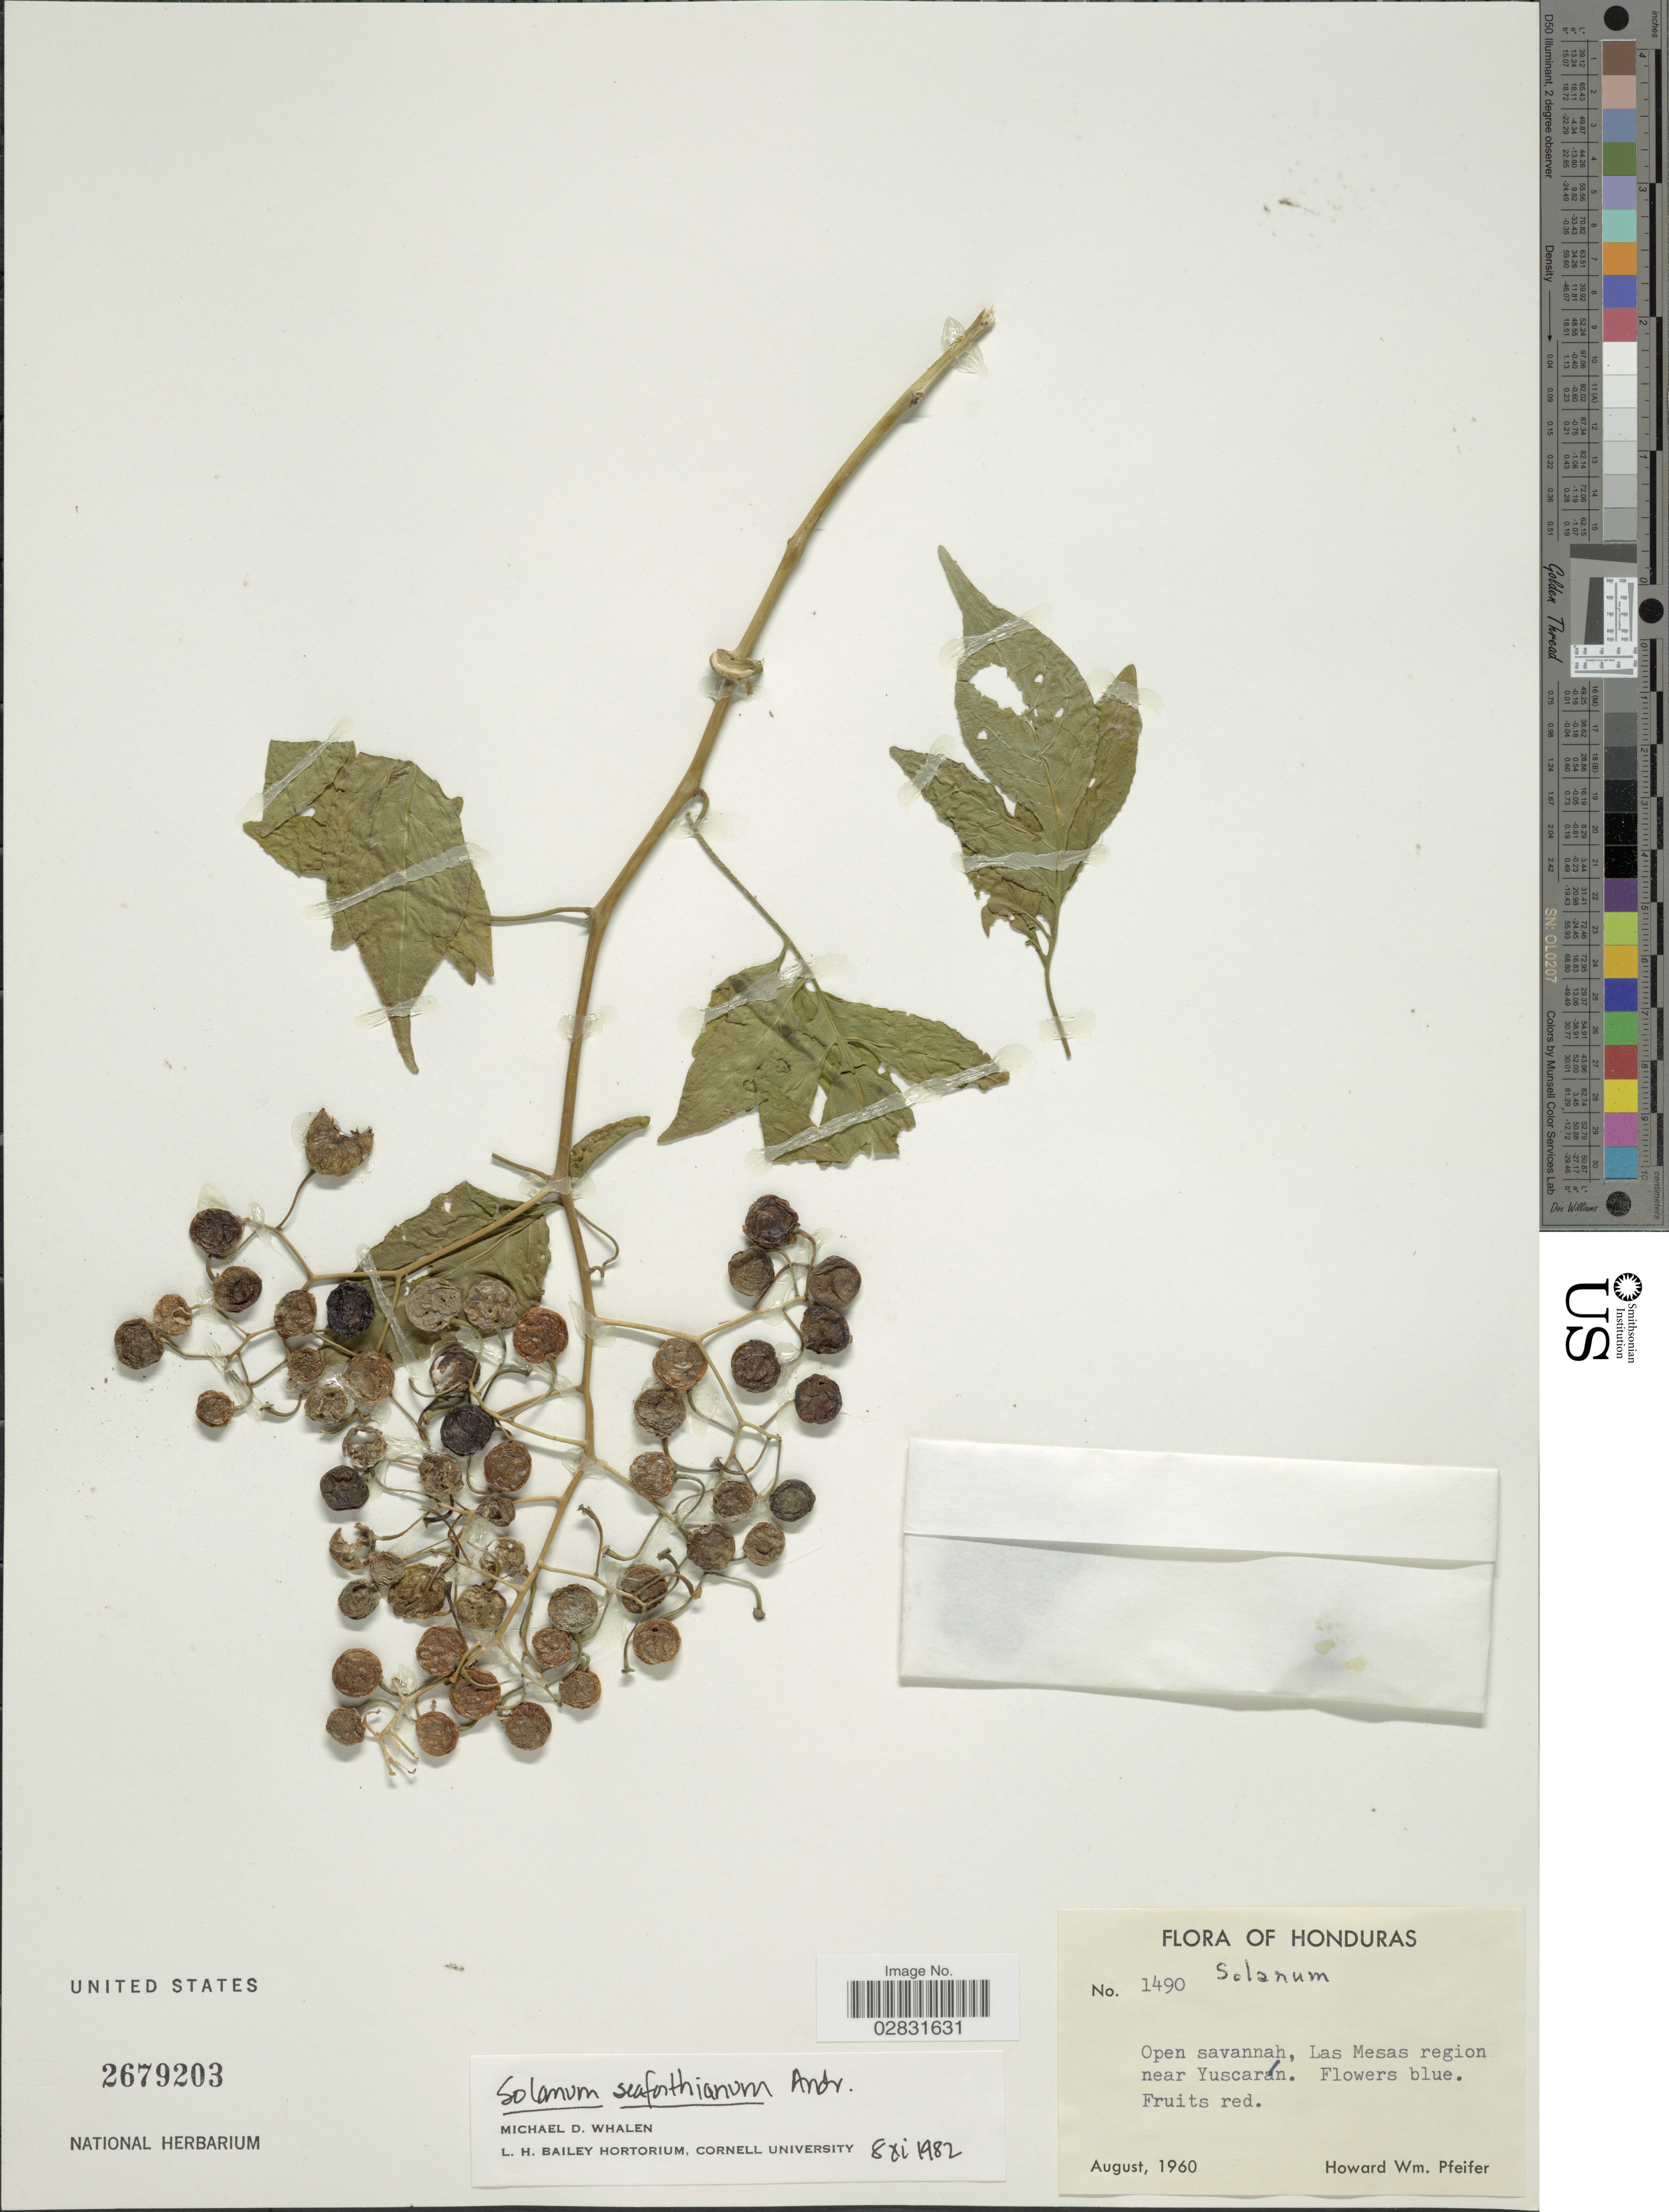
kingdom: Plantae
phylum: Tracheophyta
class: Magnoliopsida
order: Solanales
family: Solanaceae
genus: Solanum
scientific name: Solanum seaforthianum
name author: Andrews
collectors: H. W. Pfeifer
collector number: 1490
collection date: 1960-08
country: Honduras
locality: Las Mesas region near Yuscarán.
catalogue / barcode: US 2679203